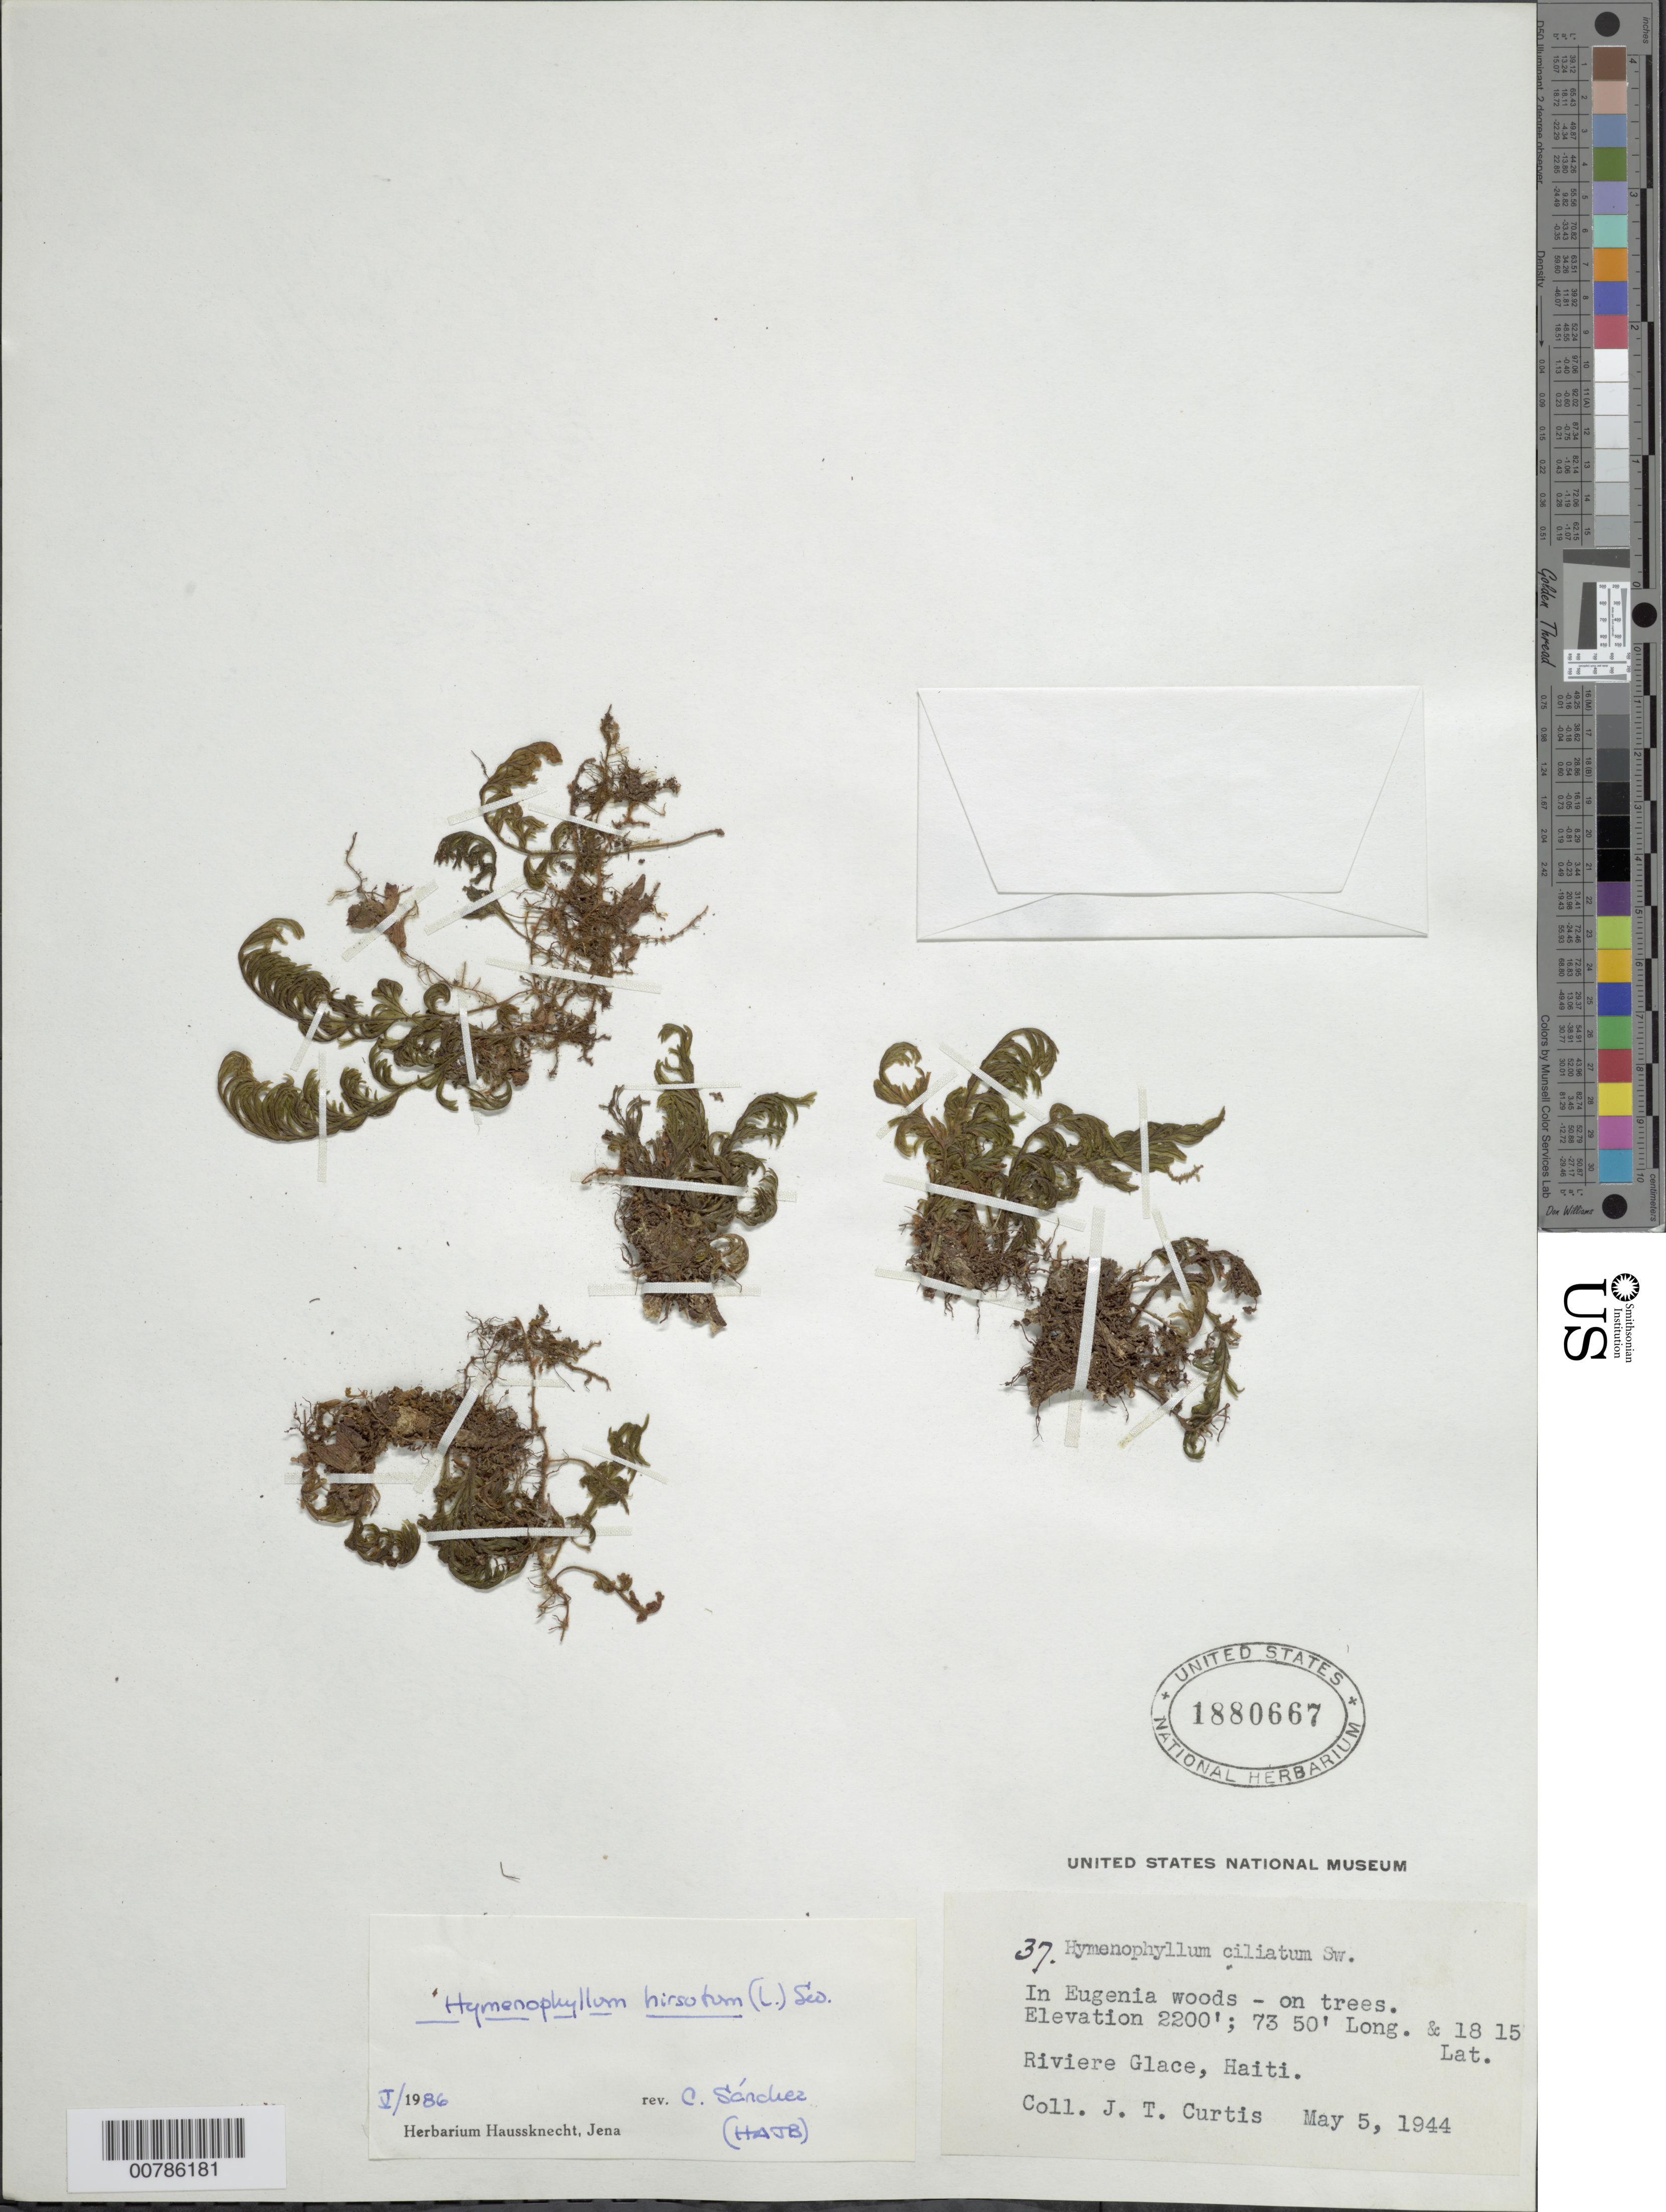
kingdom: Plantae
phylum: Tracheophyta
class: Polypodiopsida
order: Hymenophyllales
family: Hymenophyllaceae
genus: Hymenophyllum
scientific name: Hymenophyllum hirsutum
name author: (L.) Sw.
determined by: Sánchez, C. A.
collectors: J. Curtis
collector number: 37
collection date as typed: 05 May 1944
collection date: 1944-05-05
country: Haiti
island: Hispaniola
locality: Riviere Glace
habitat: In Eugenia woods, on trees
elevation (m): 671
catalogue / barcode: US 1880667